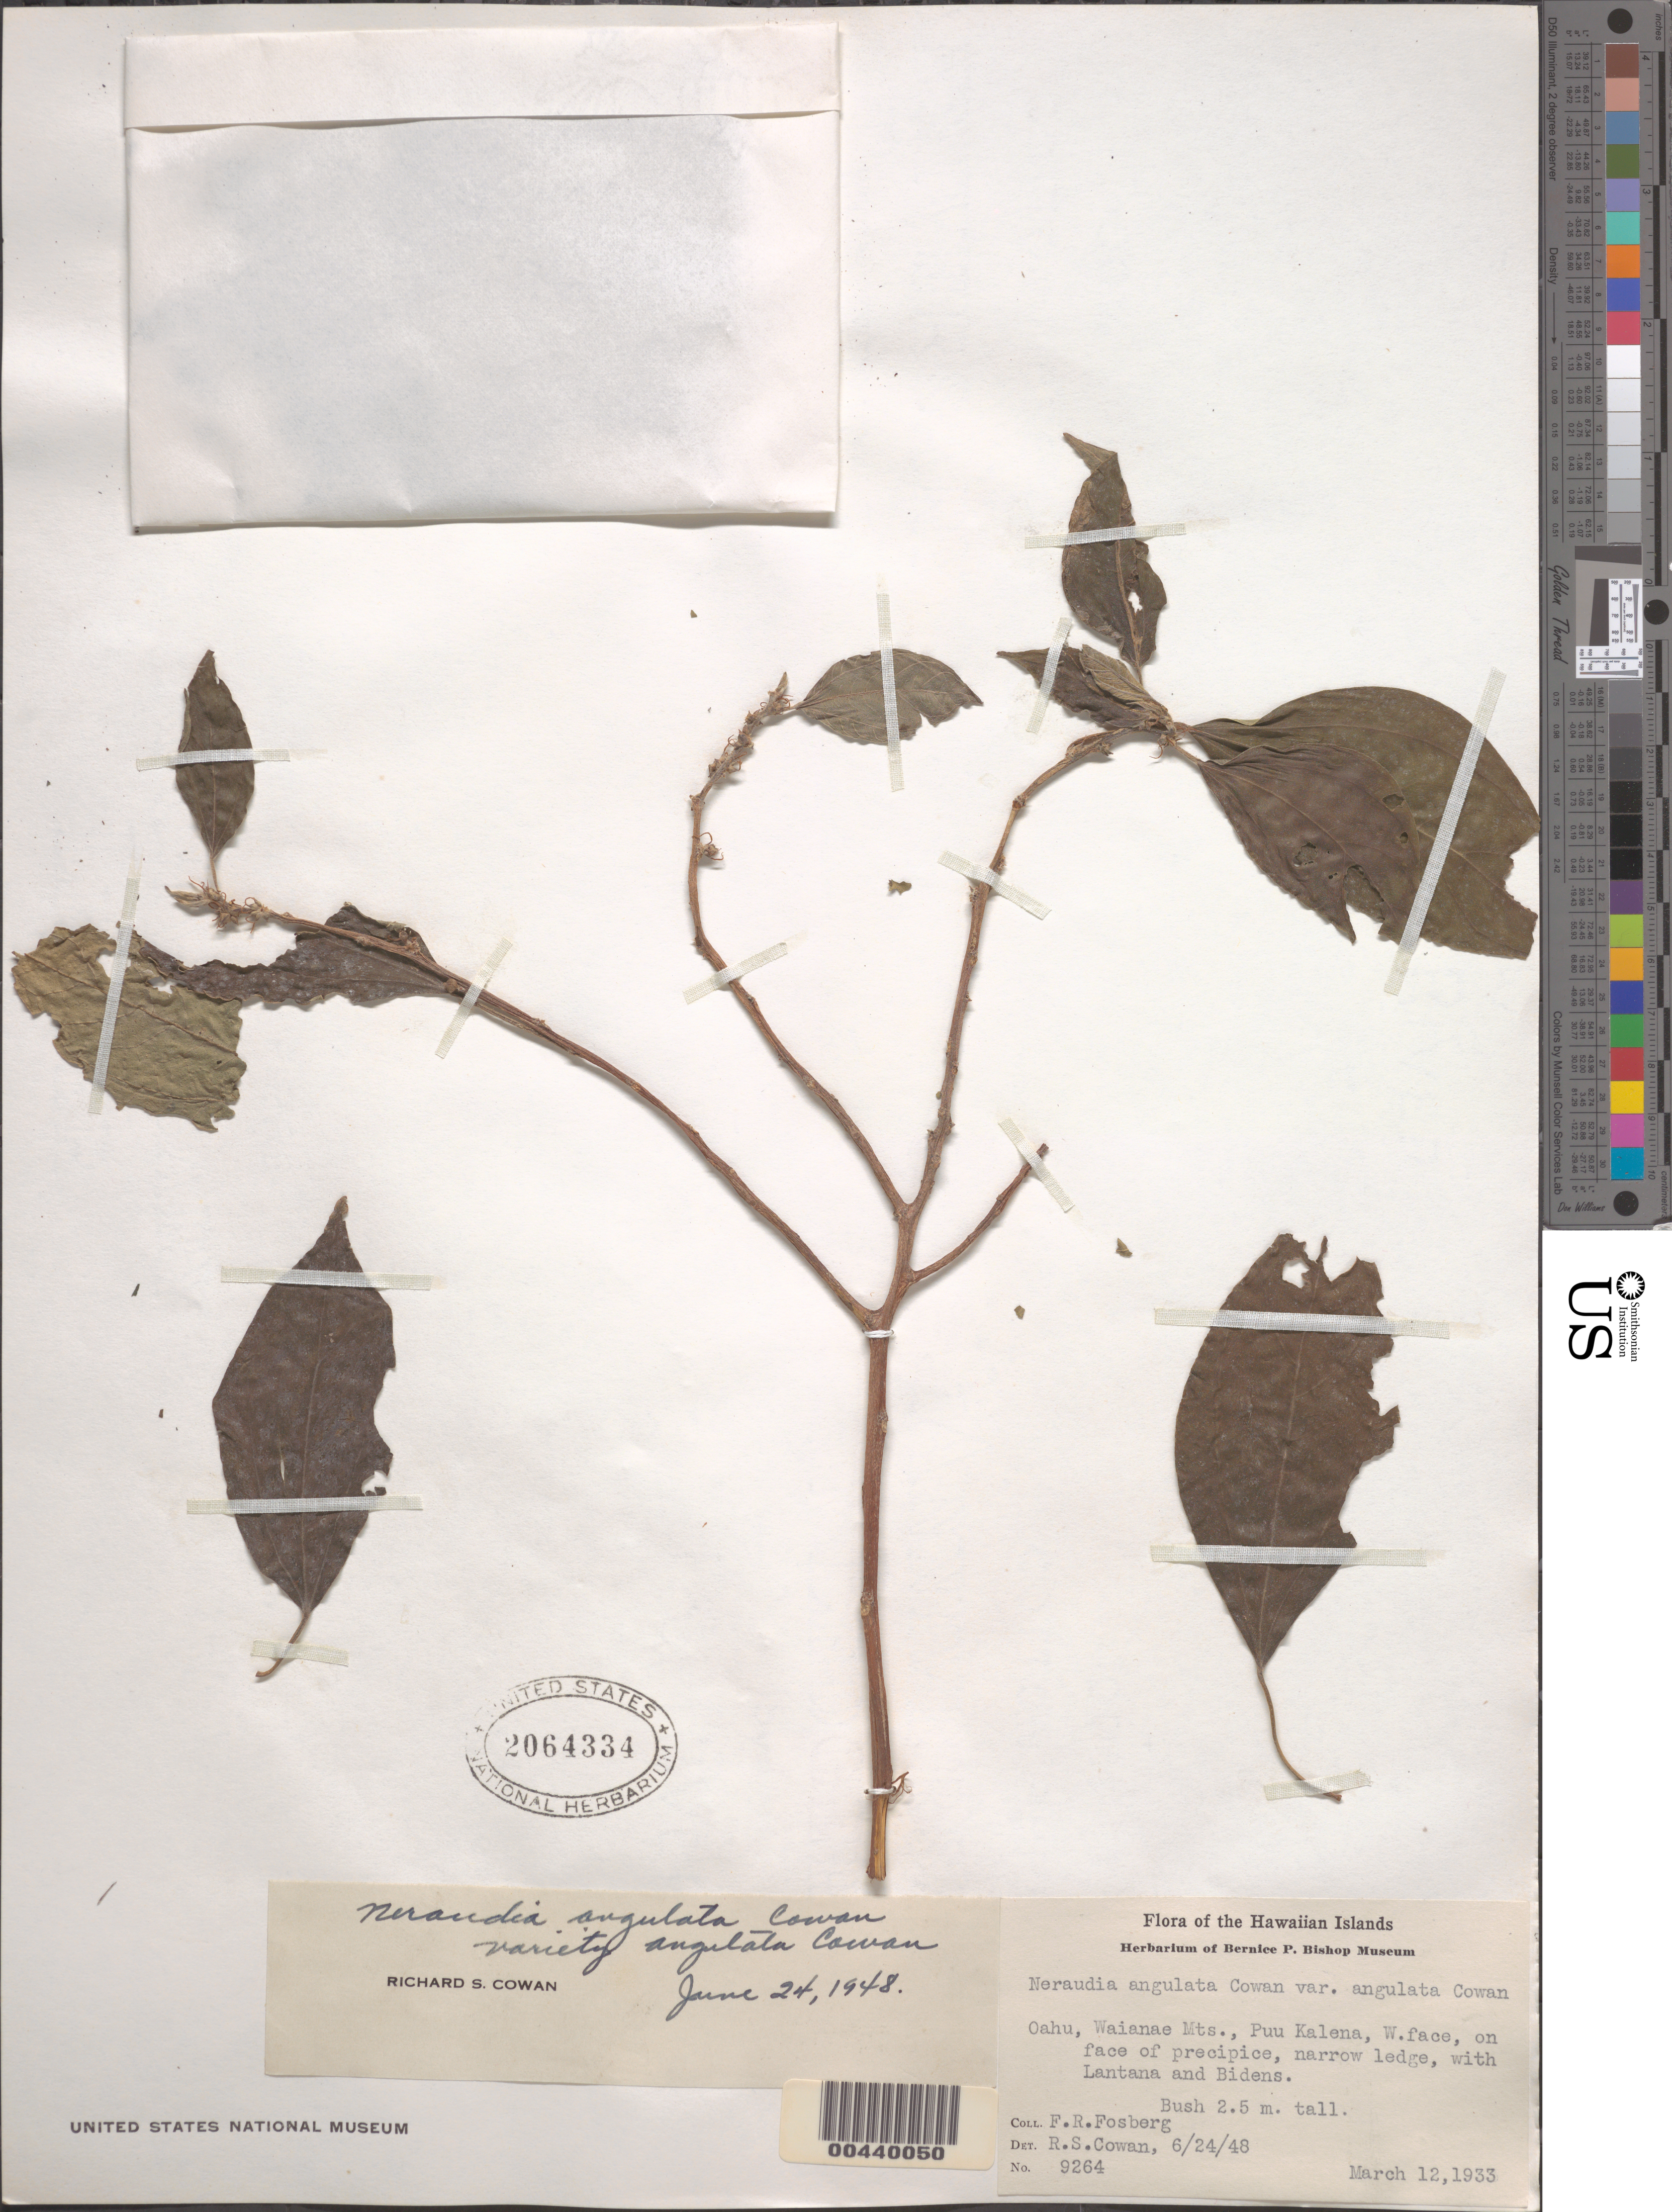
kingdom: Plantae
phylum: Tracheophyta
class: Magnoliopsida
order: Rosales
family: Urticaceae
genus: Neraudia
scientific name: Neraudia angulata var. angulata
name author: R.S. Cowan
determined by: Cowan, R. S.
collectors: F. R. Fosberg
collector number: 9264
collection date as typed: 12 Mar 1933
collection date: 1933-03-12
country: United States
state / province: Hawaii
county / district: Honolulu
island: Oahu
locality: Waianae Mountains, Puu Kalena, W face, on face of precipice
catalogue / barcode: US 2064334